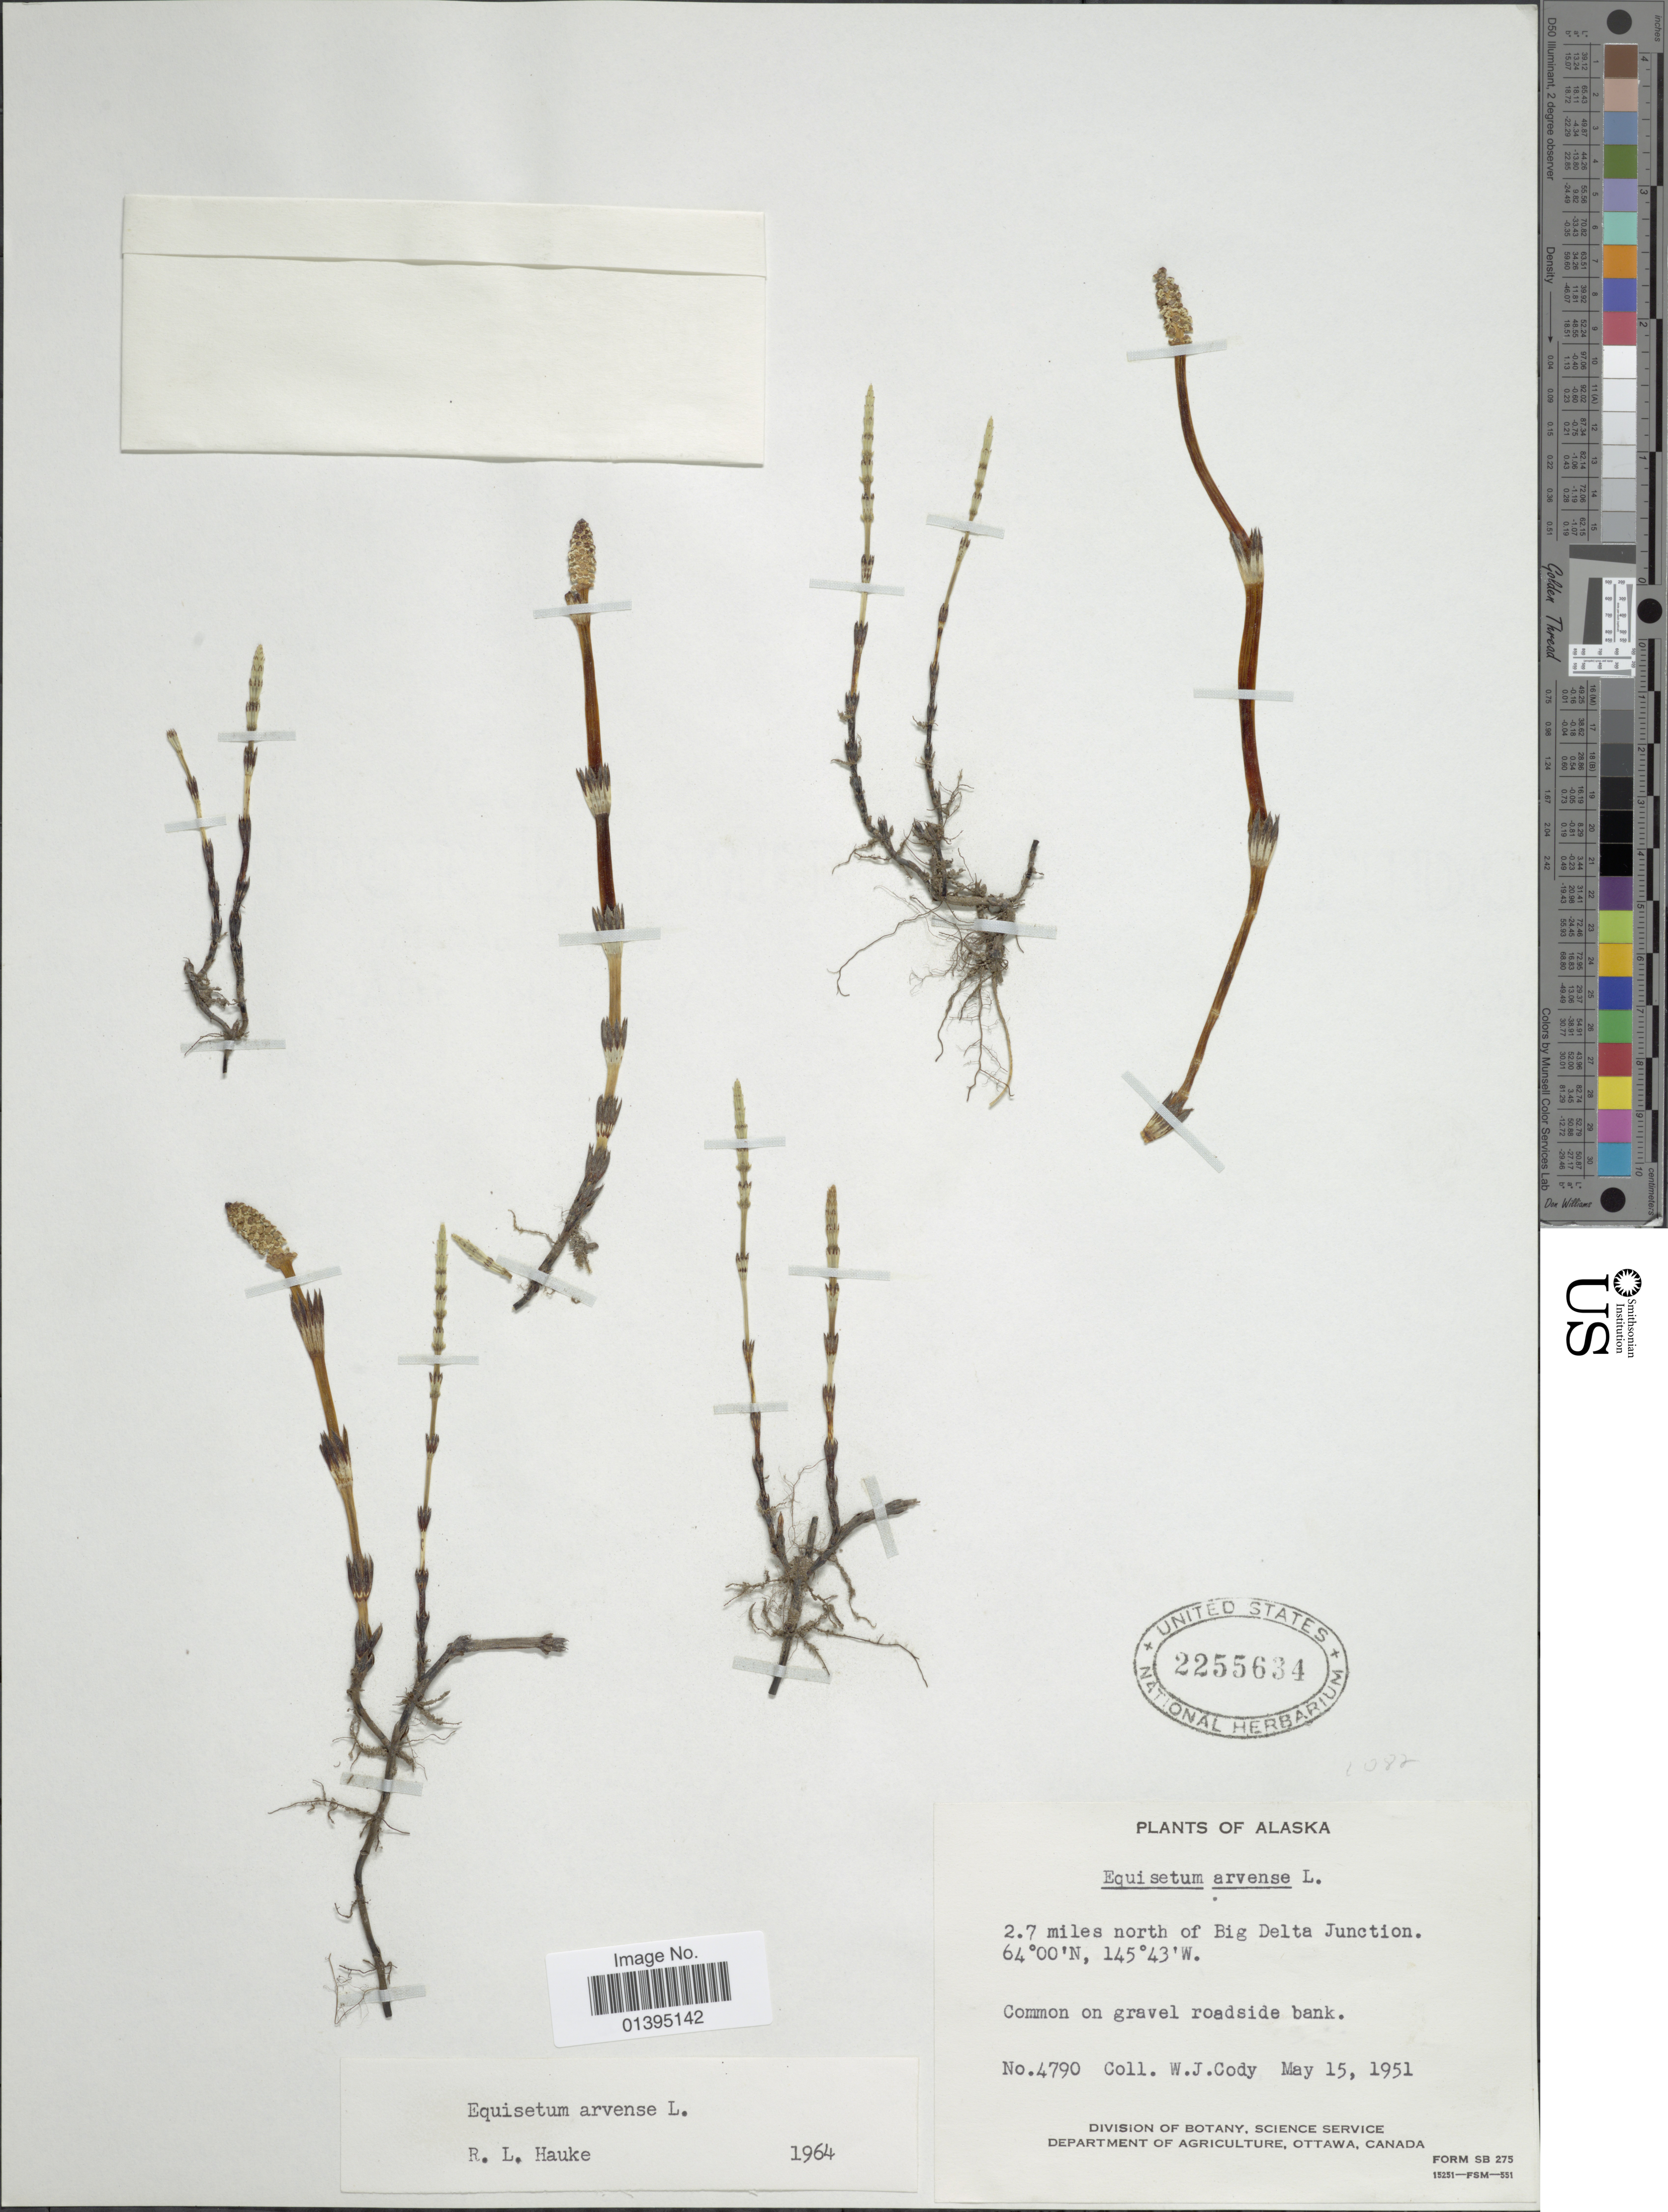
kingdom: Plantae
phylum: Tracheophyta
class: Polypodiopsida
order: Equisetales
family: Equisetaceae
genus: Equisetum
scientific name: Equisetum arvense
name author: L.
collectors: W. Cody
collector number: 4790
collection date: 1951-05-15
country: United States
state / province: Alaska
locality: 2.7 miles south of Big Delta Junction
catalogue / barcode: US 2255634